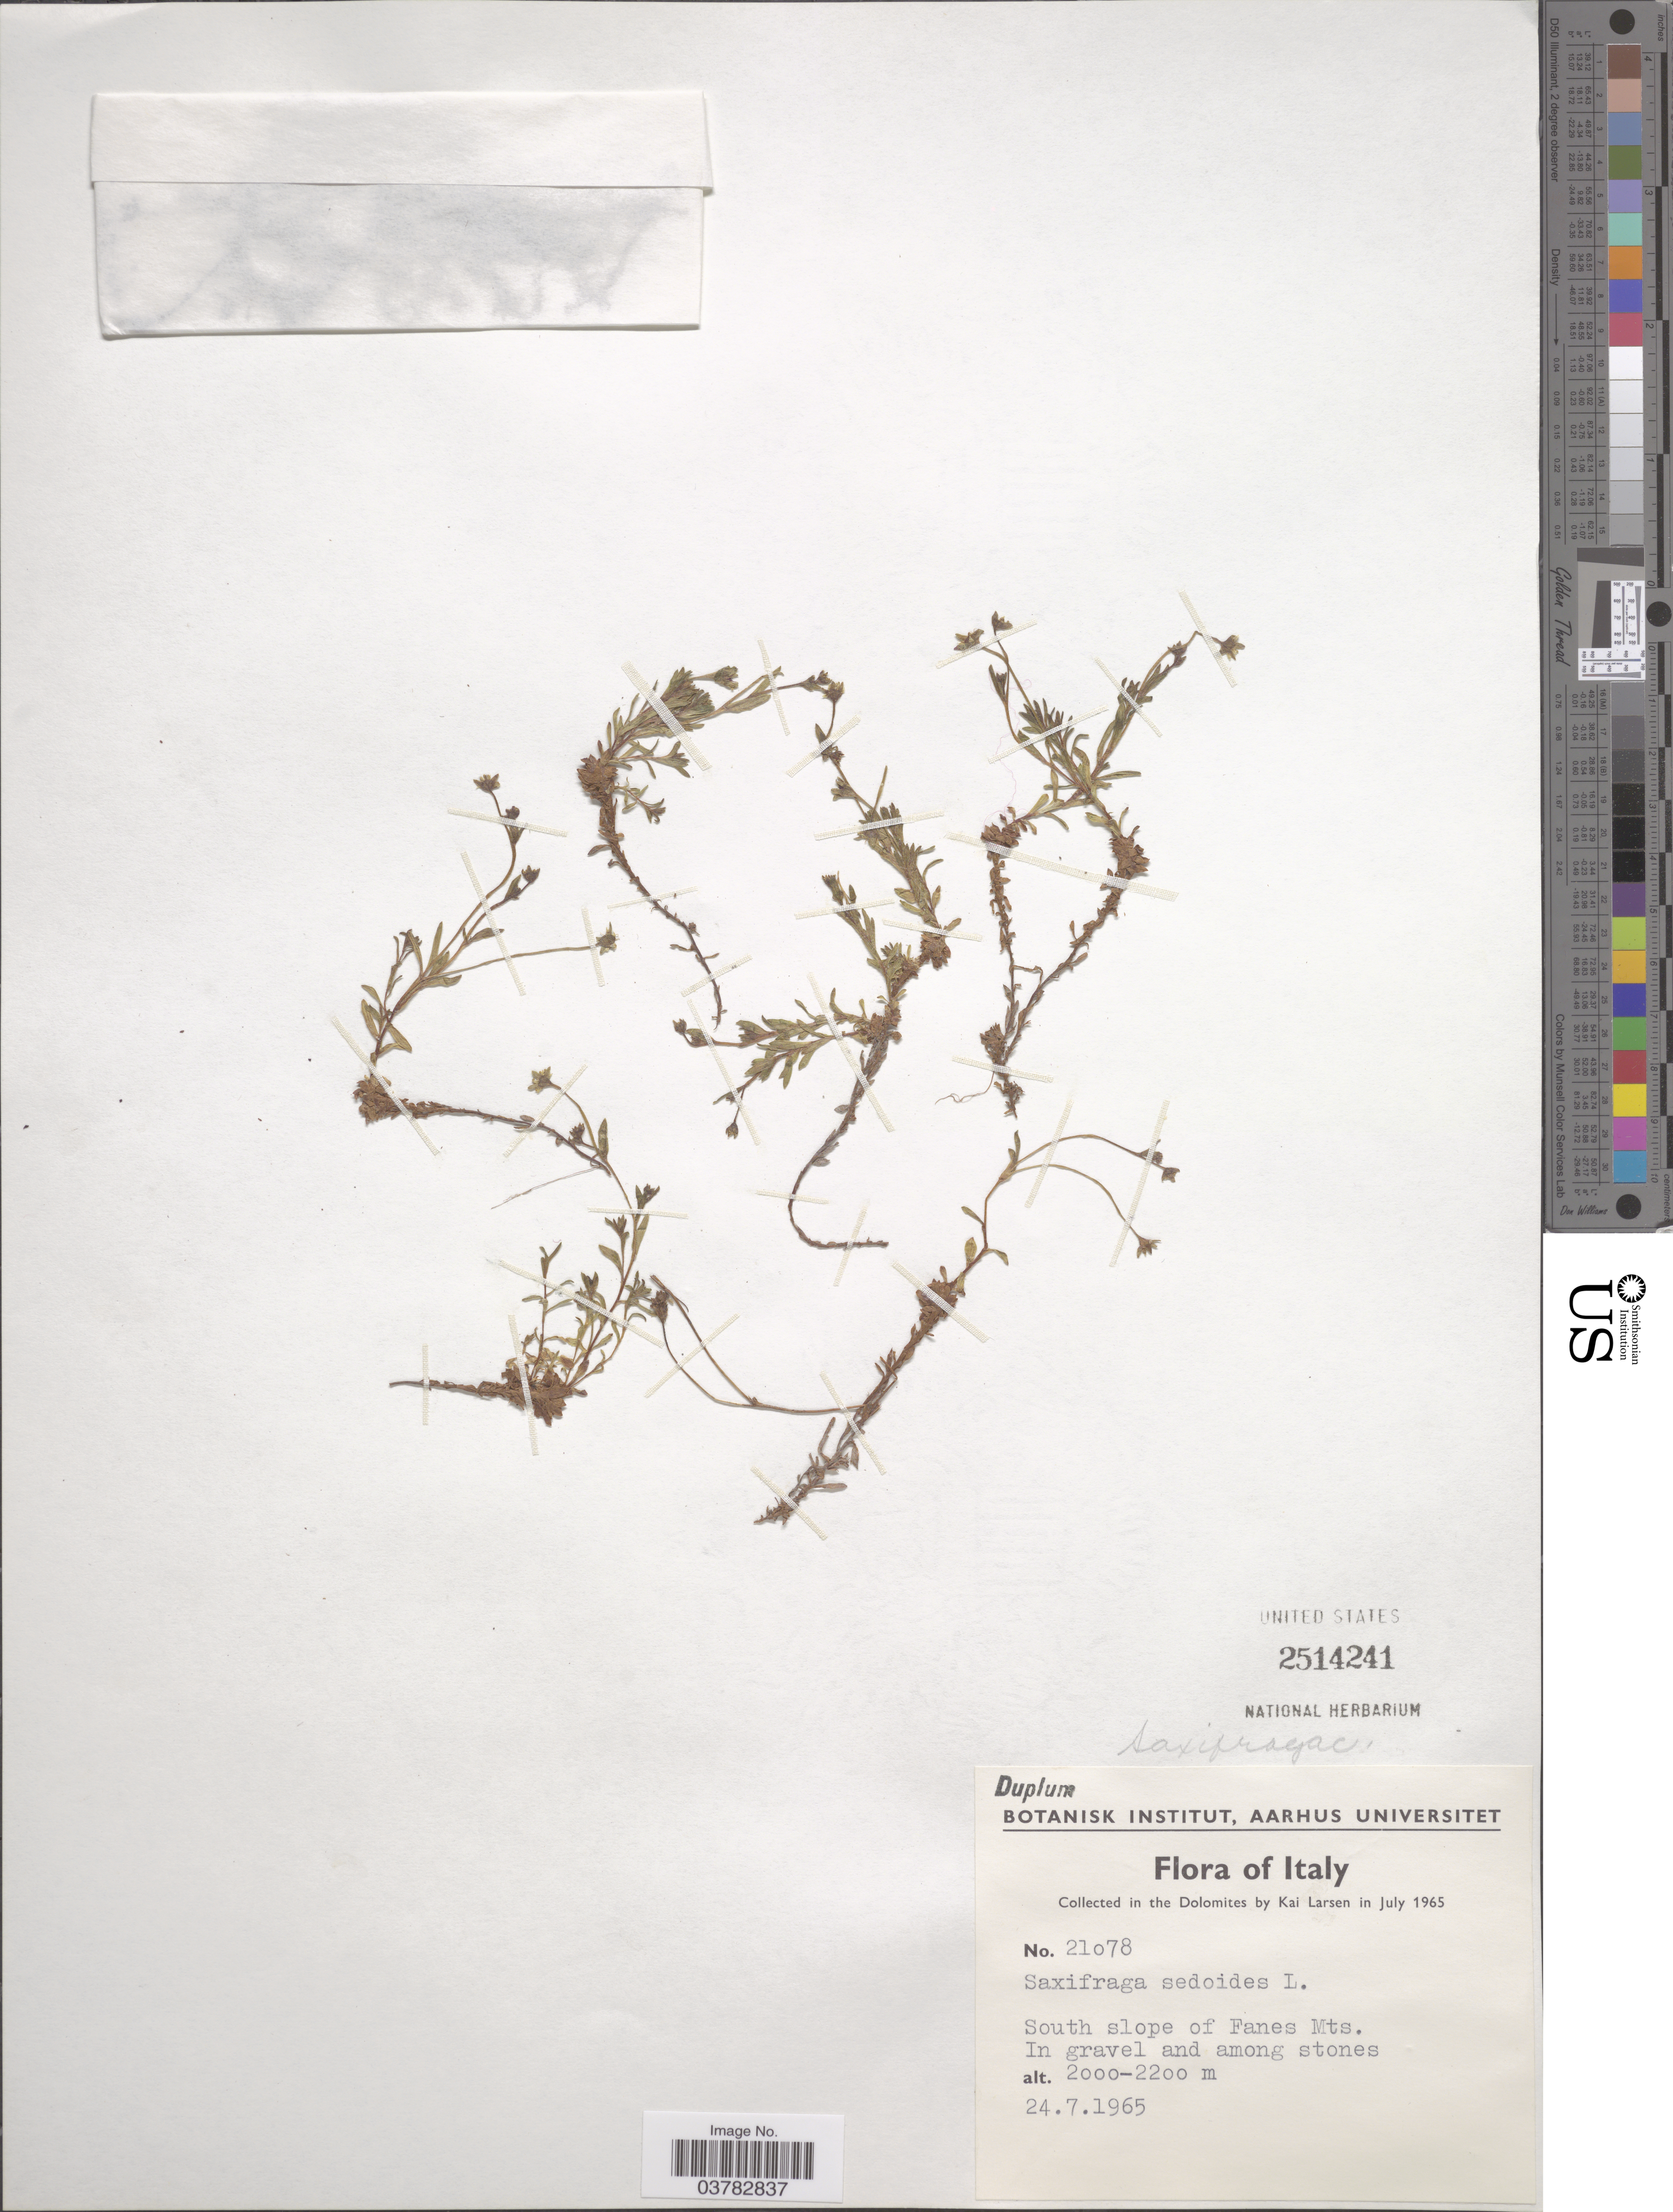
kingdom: Plantae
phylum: Tracheophyta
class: Magnoliopsida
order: Saxifragales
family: Saxifragaceae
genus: Saxifraga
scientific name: Saxifraga sedoides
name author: L.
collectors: K. Larsen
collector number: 21078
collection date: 1965-07-24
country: Italy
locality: In the Dolomites. South slope of Fanes Mts.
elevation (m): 2000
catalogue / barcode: US 2514241